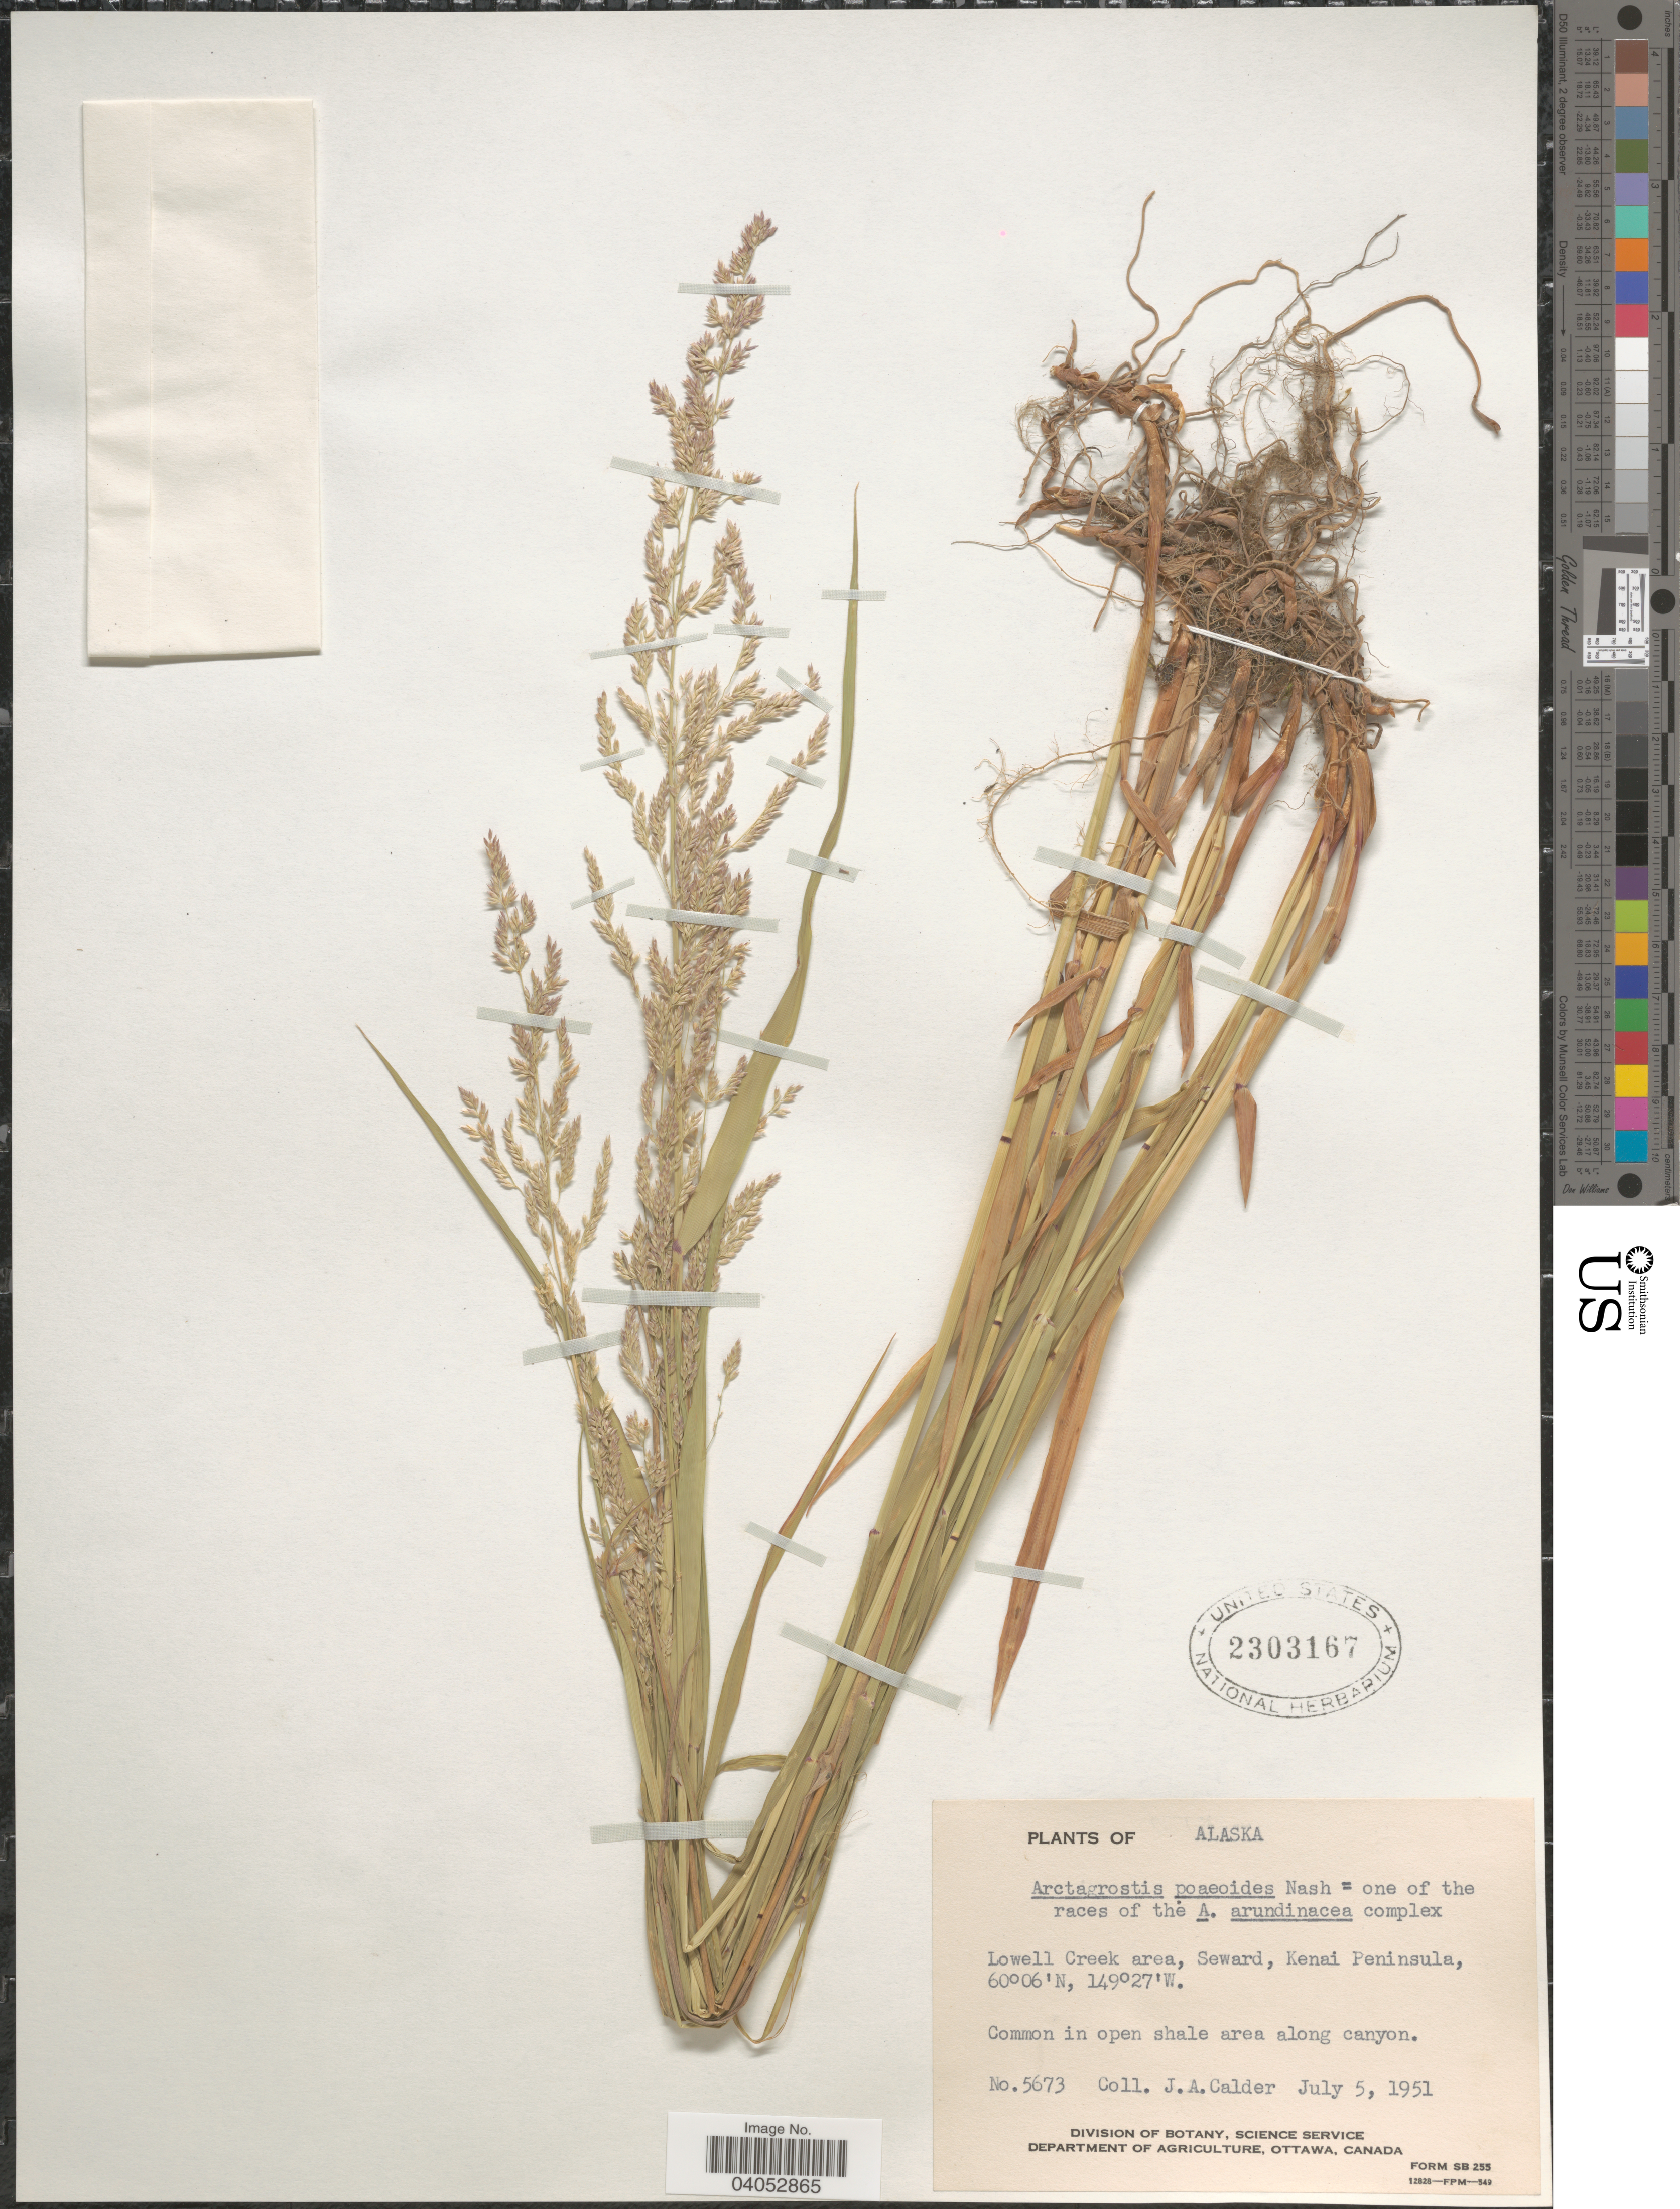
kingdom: Plantae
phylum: Tracheophyta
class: Liliopsida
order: Poales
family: Poaceae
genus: Arctagrostis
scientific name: Arctagrostis latifolia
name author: (R. Br.) Griseb.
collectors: J. A. Calder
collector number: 5673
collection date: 1951-07-05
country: United States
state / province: Alaska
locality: Lowell Creek area, Seward, Kenai Peninsula.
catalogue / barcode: US 2303167